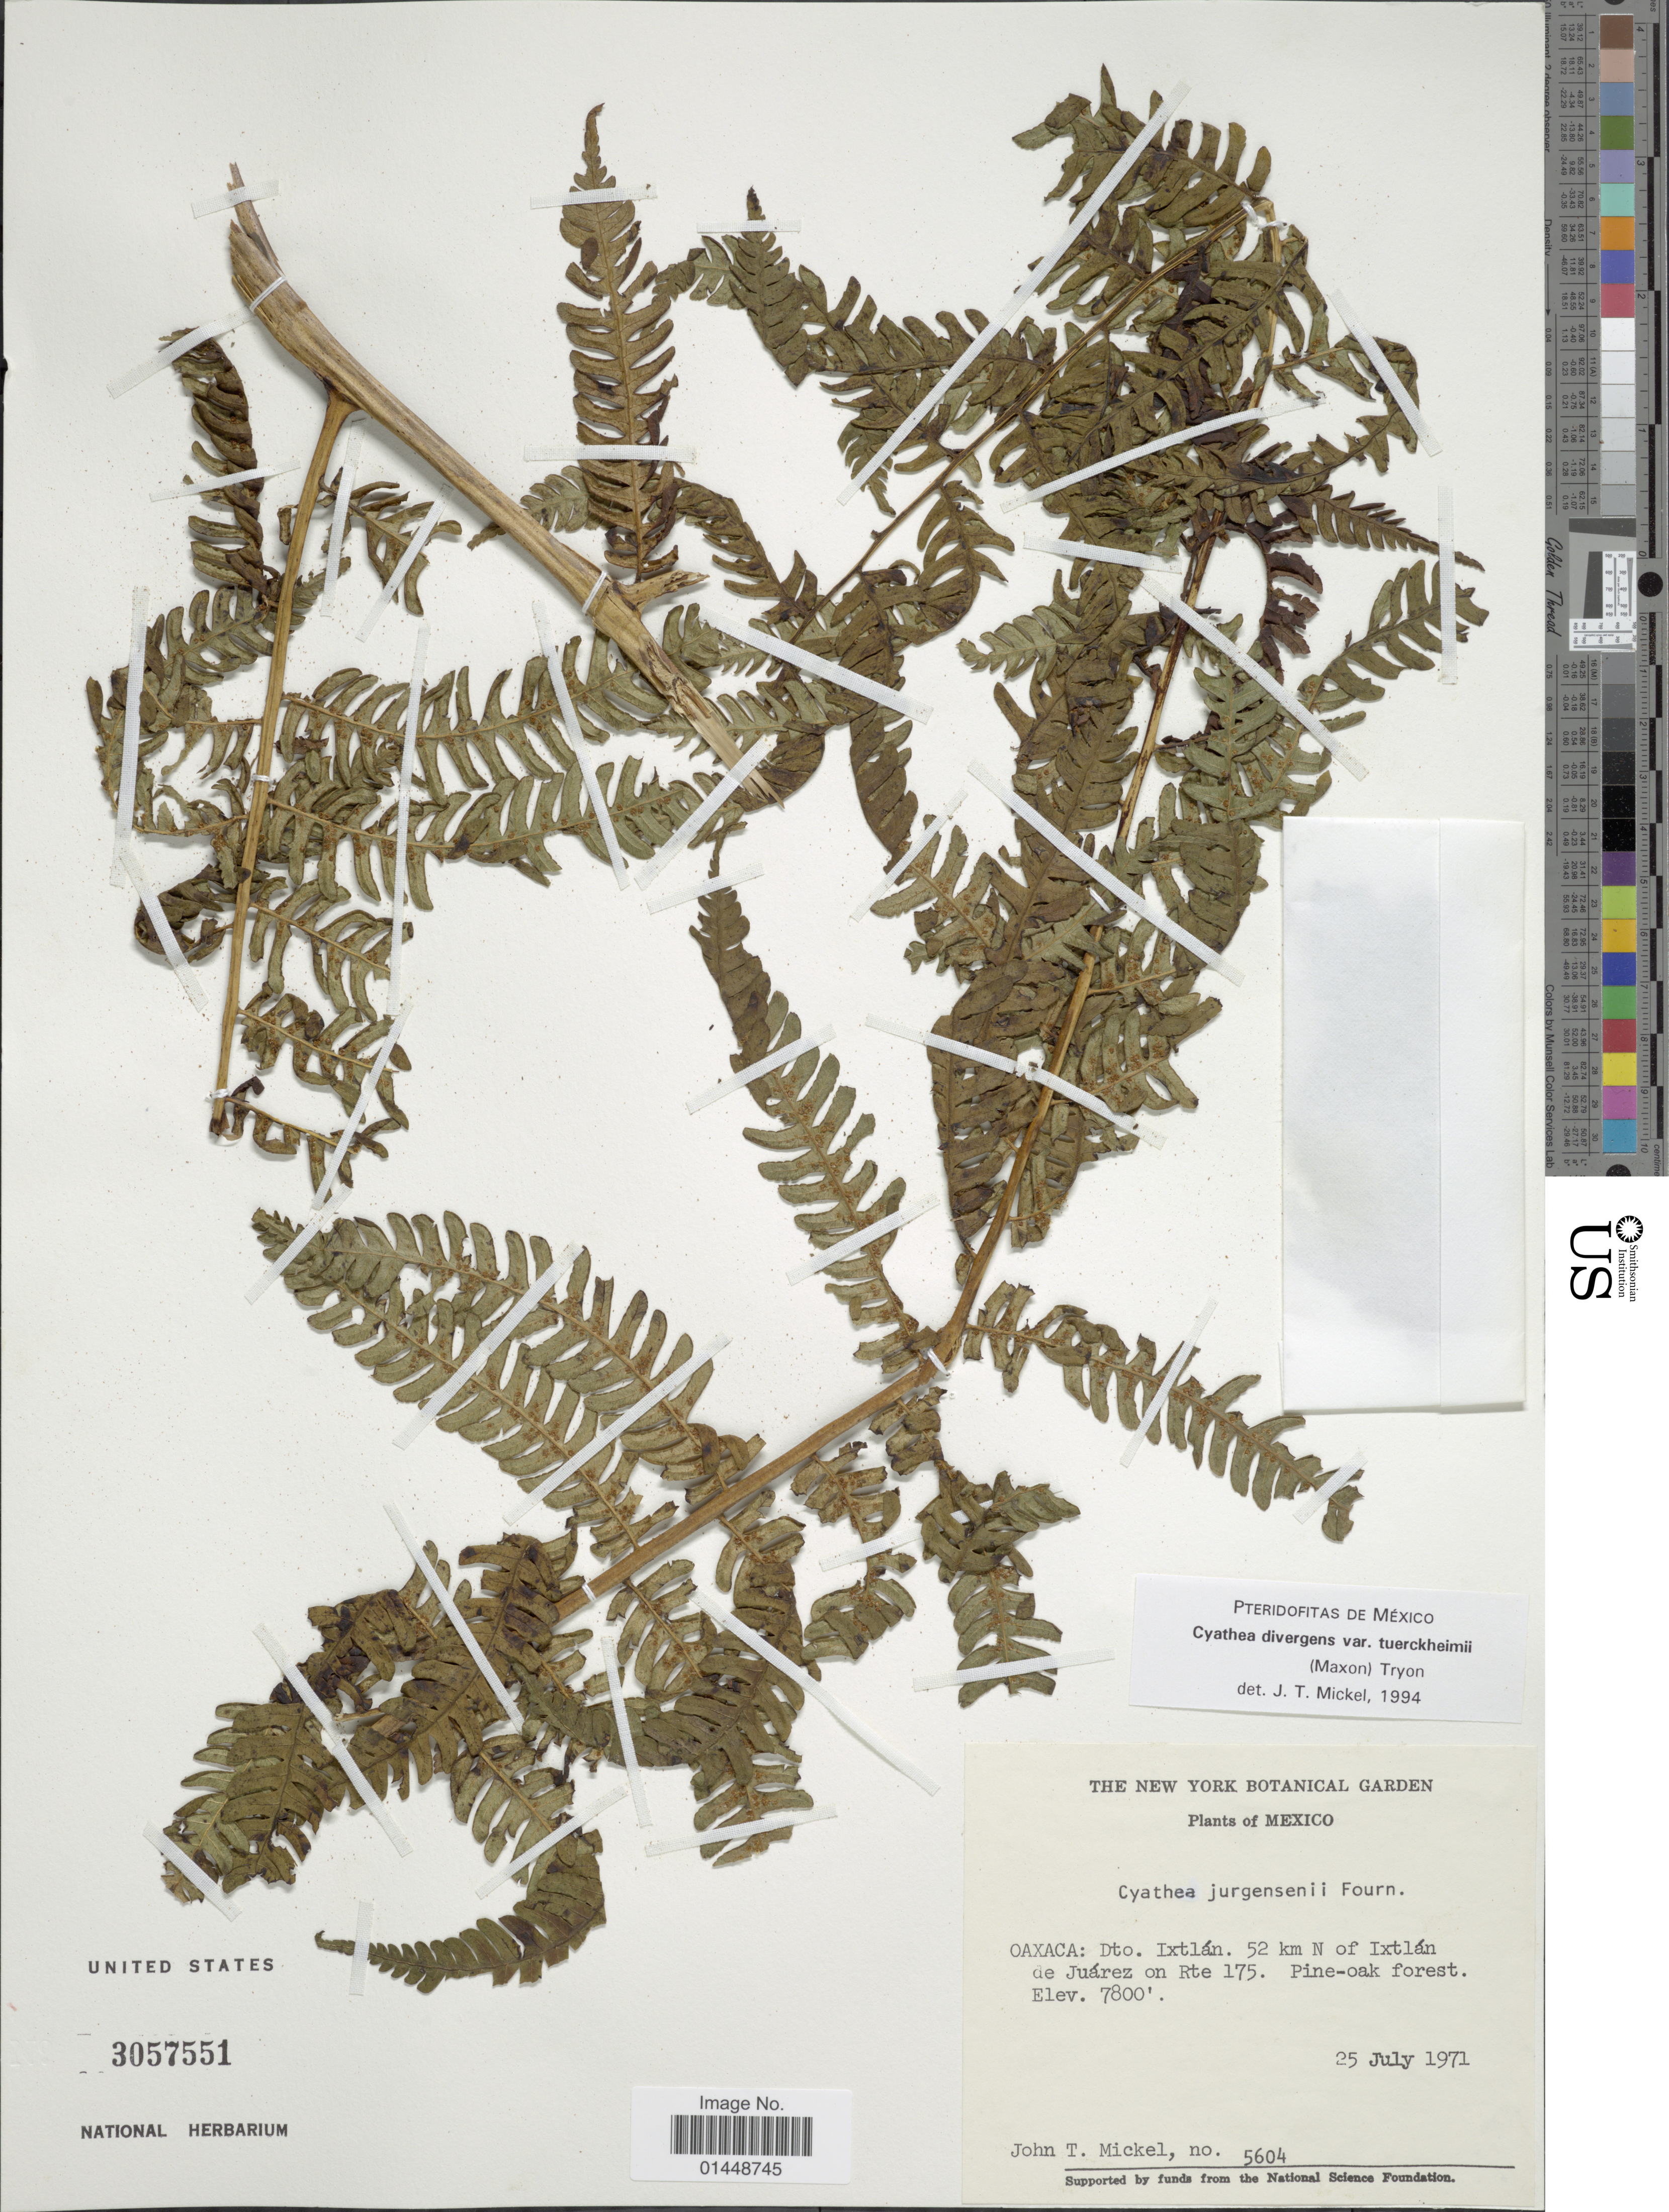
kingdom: Plantae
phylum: Tracheophyta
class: Polypodiopsida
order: Cyatheales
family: Cyatheaceae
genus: Cyathea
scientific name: Cyathea divergens var. tuerckheimii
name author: (Maxon) R.M. Tryon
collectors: J. T. Mickel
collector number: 5604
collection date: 1971-07-25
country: Mexico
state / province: Oaxaca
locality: Oaxaca: Dto. Ixtlán. 52 km N of Oxtlán de Juárez on Rte 175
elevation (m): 2377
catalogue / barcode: US 3057551